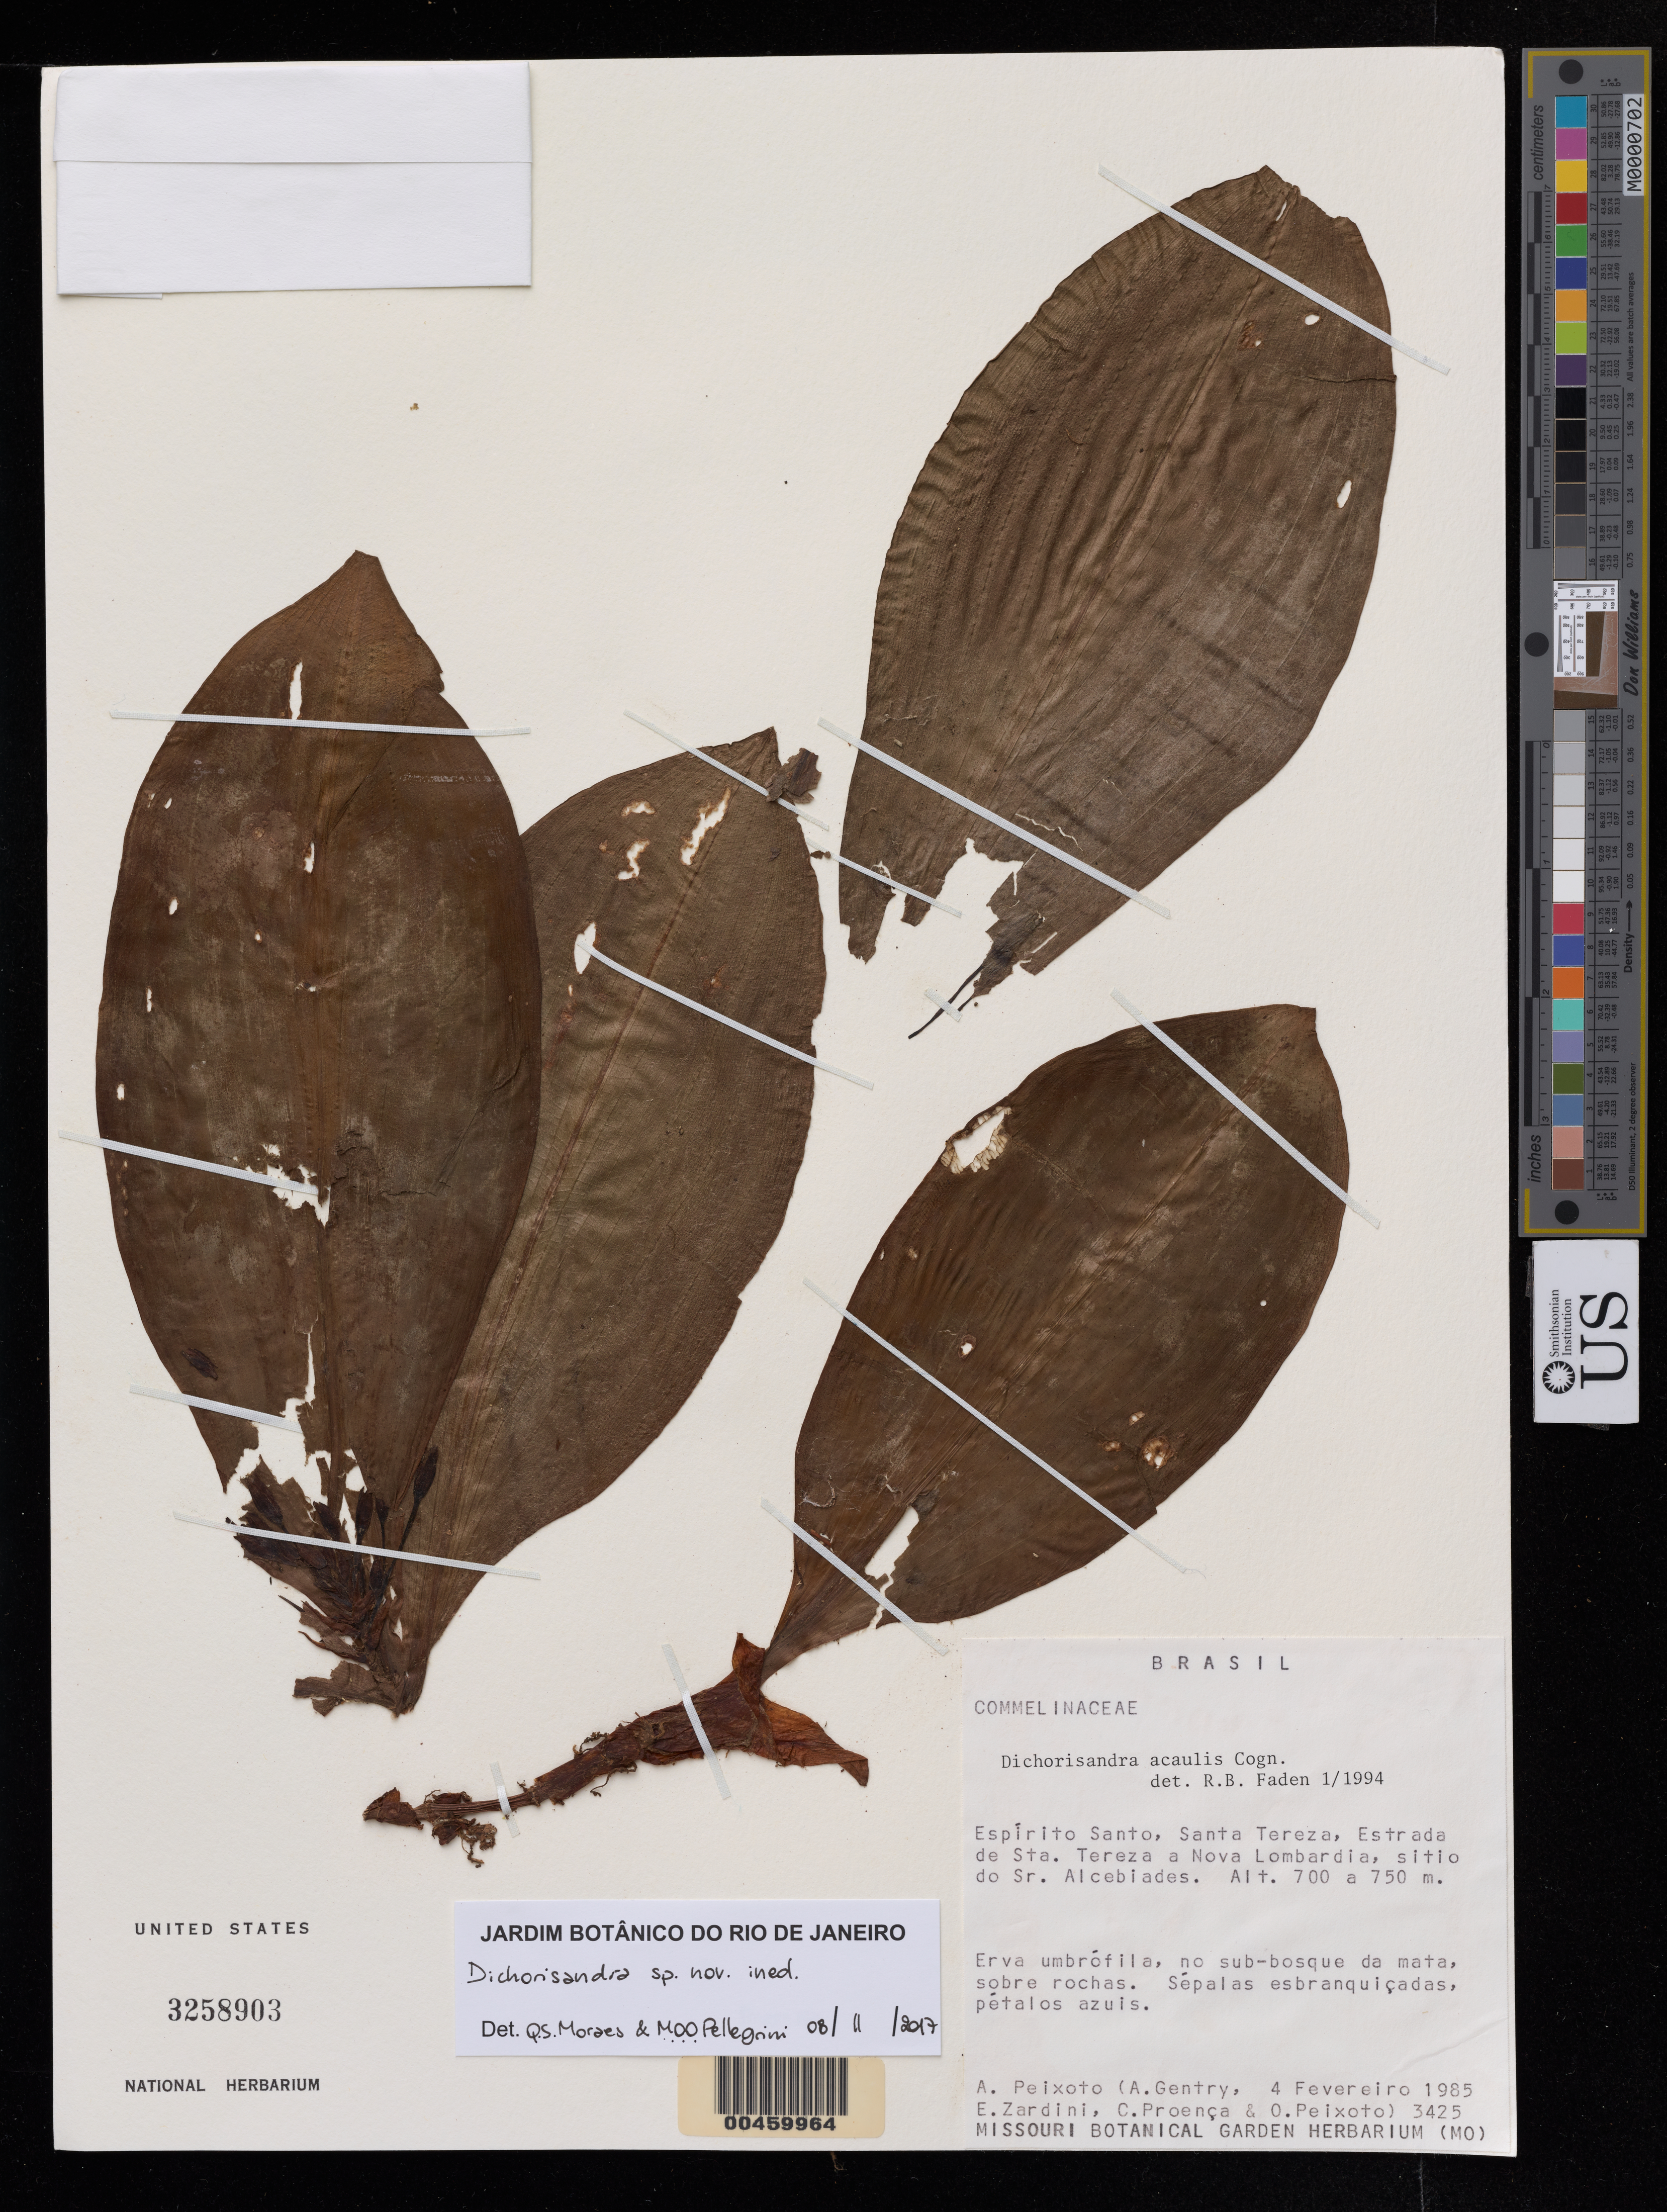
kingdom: Plantae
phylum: Tracheophyta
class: Liliopsida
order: Commelinales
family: Commelinaceae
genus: Dichorisandra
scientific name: Dichorisandra sp. nov.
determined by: Moraes, Q. S.; Pellegrini, M. O.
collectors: A. L. Peixoto, E. M. Zardini, A. Proenca, O. L. Peixoto & E. M. Zardini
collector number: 3425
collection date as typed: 04 Feb 1985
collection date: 1985-02-04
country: Brazil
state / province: Espírito Santo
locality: Santa tereza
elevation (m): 700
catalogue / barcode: US 3258903